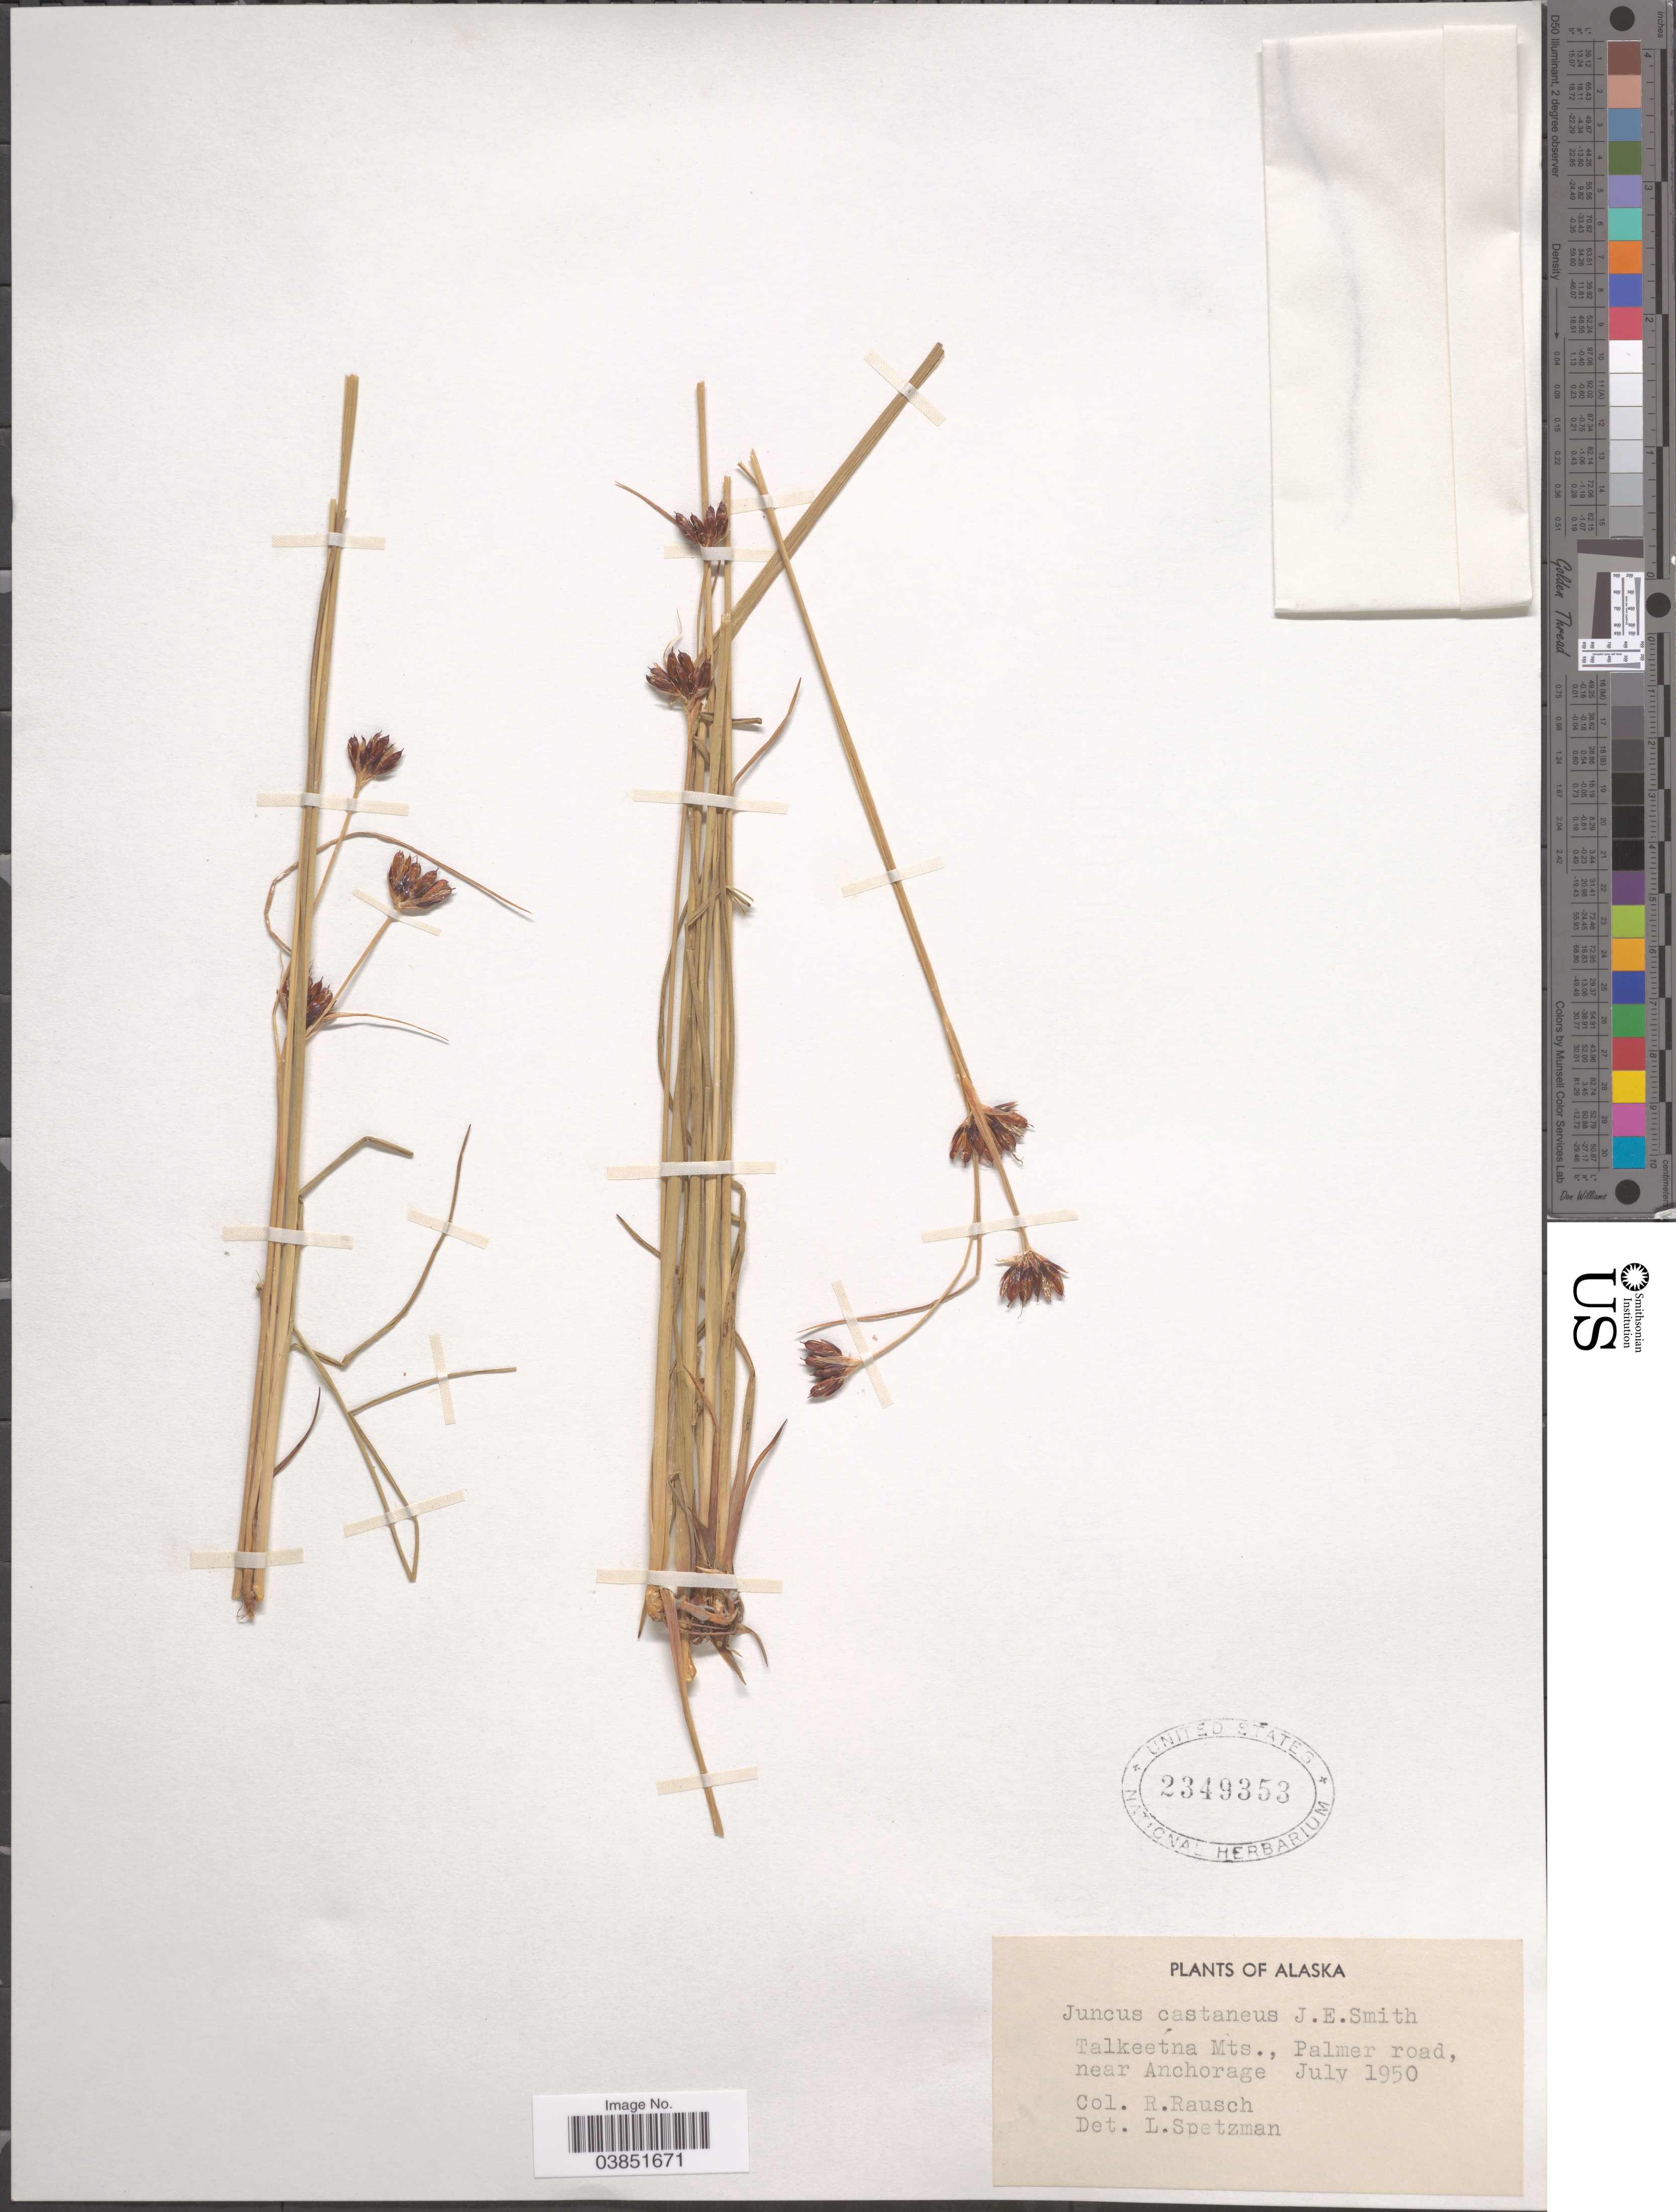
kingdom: Plantae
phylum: Tracheophyta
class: Liliopsida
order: Poales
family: Juncaceae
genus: Juncus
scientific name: Juncus castaneus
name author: Sm.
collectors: R. Rausch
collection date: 1950-07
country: United States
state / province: Alaska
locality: Talkeetna Mts., Palmer road, near Anchorage.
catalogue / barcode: US 2349353